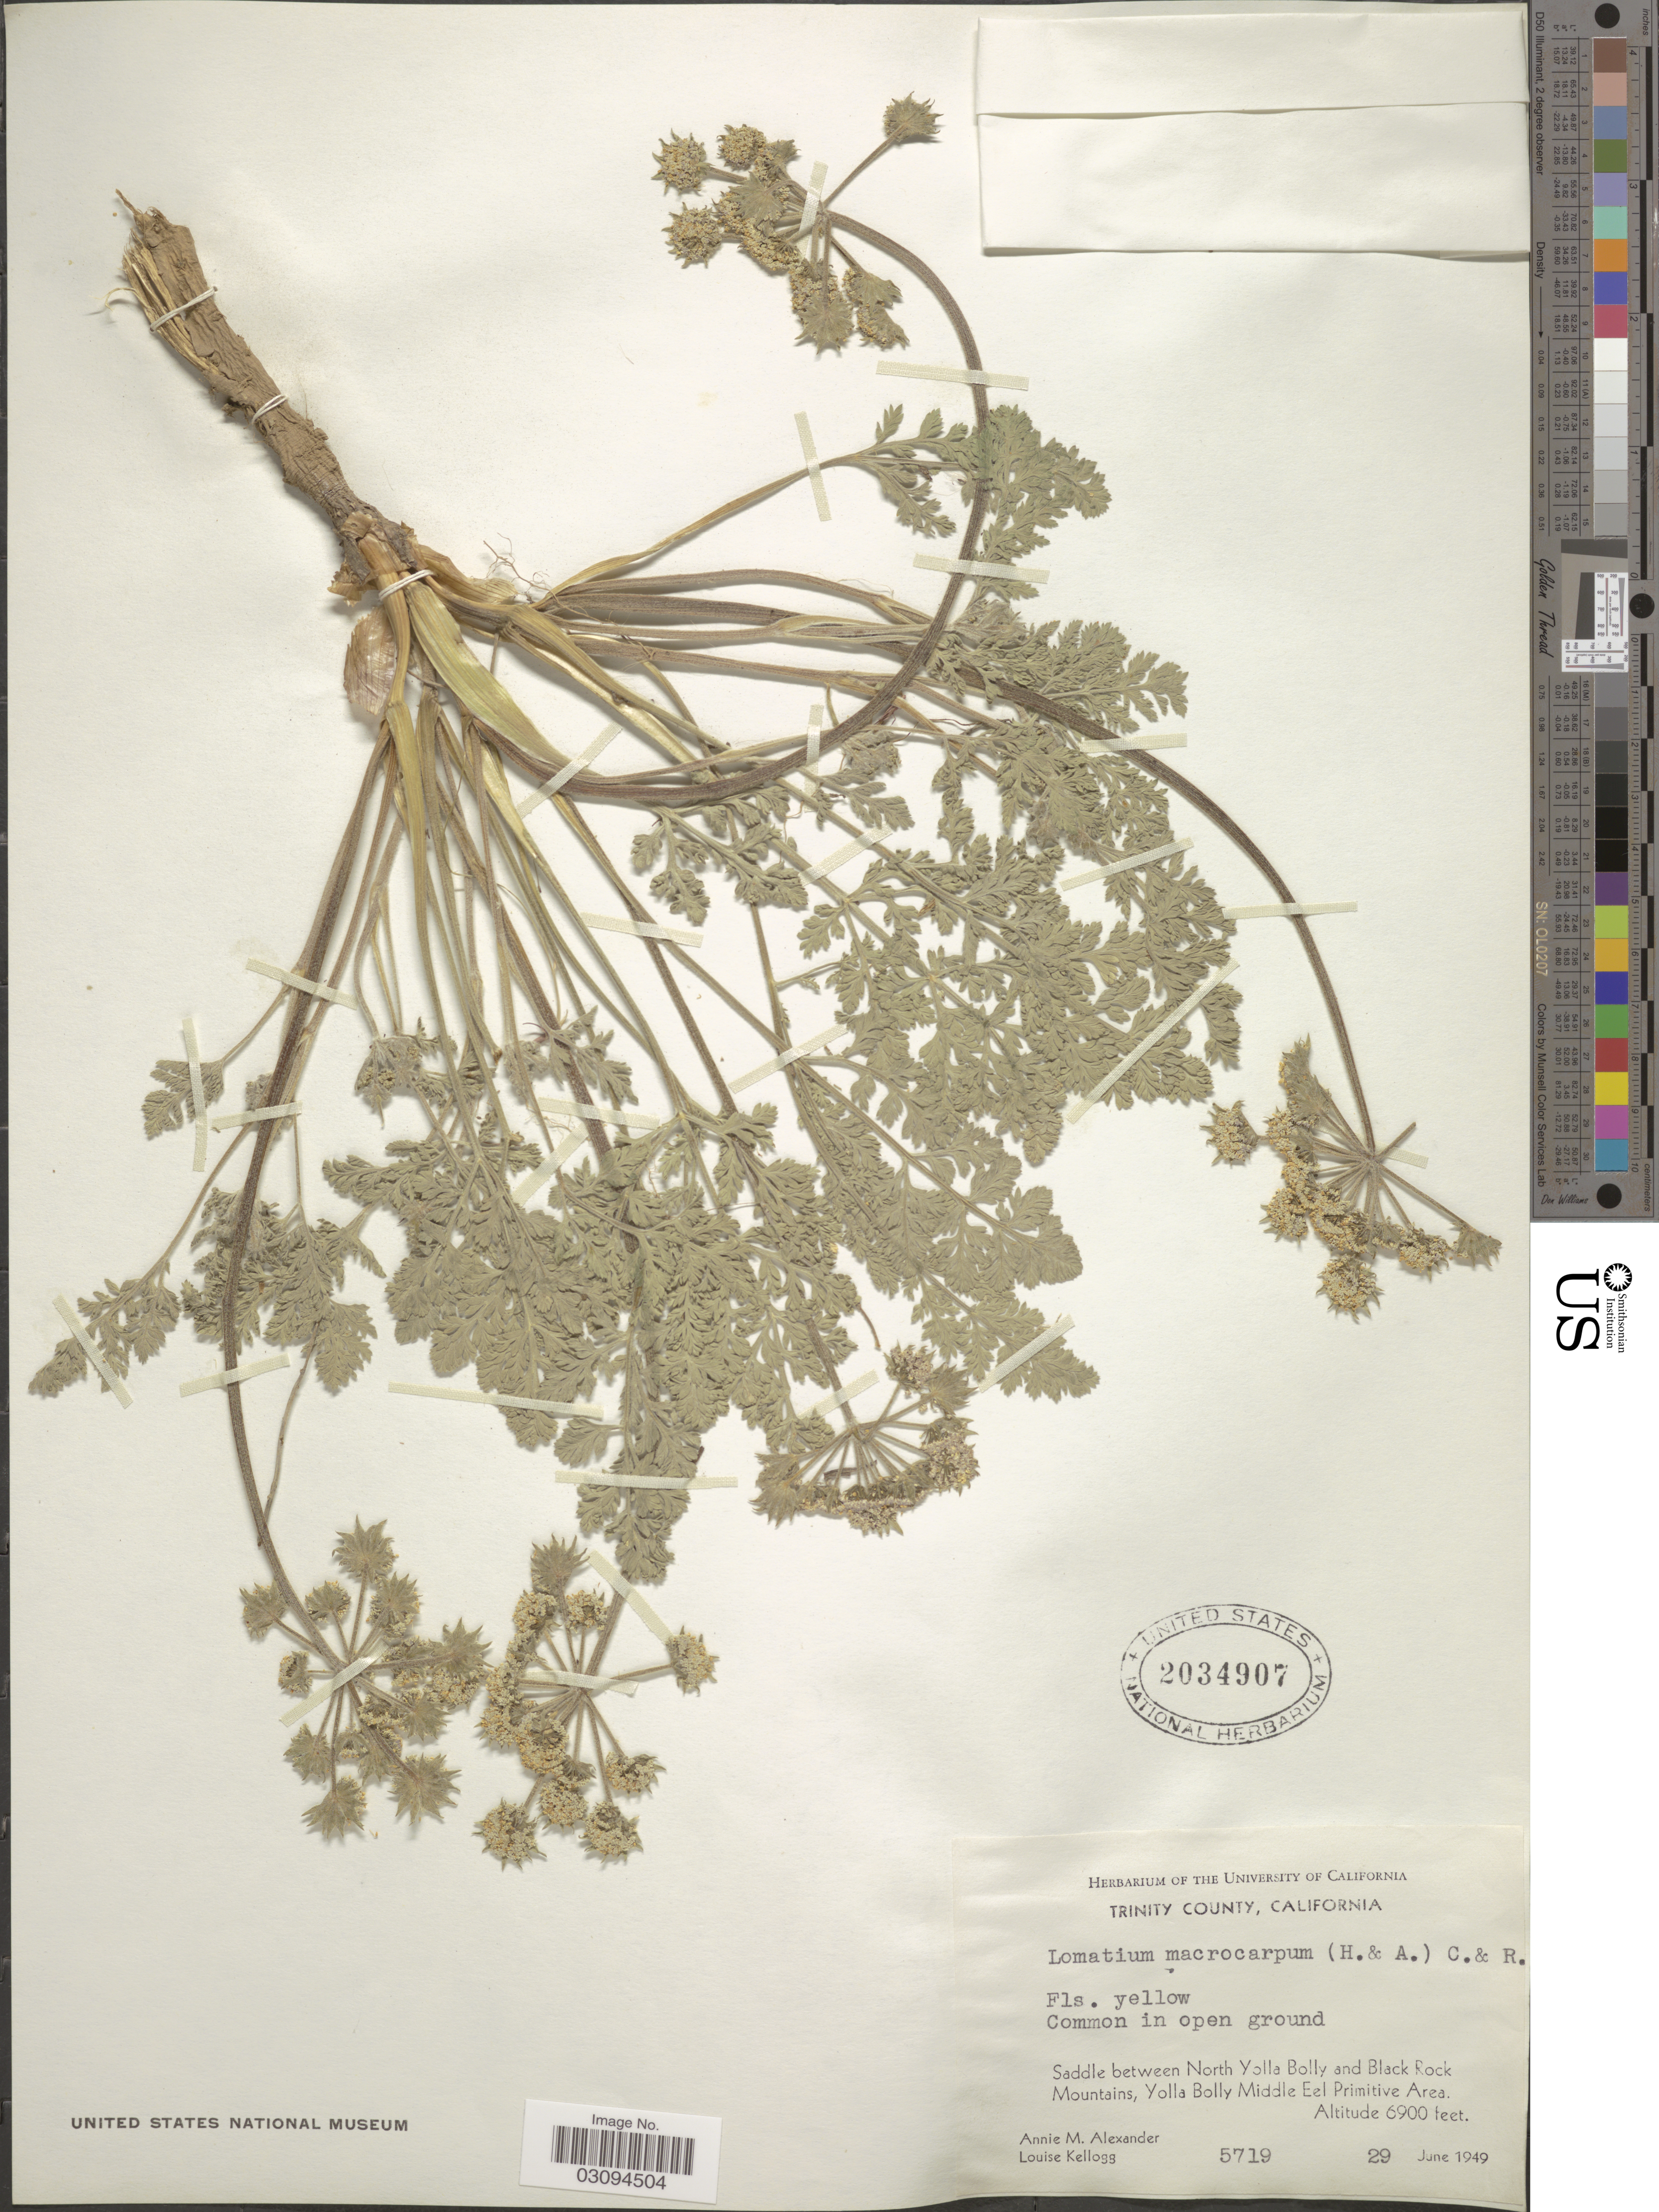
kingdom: Plantae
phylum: Tracheophyta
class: Magnoliopsida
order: Apiales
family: Apiaceae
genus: Lomatium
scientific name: Lomatium macrocarpum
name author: (Hook. et al.) J.M. Coult. & Rose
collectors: A. M. Alexander & L. Kellogg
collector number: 5719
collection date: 1949-06-29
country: United States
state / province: California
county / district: Trinity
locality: Trinity County. Saddle between North Yolla Bolly and Black Rock Mountains, Yolla Bolly Middle Eel Primitive Area.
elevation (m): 2103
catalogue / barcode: US 2034907